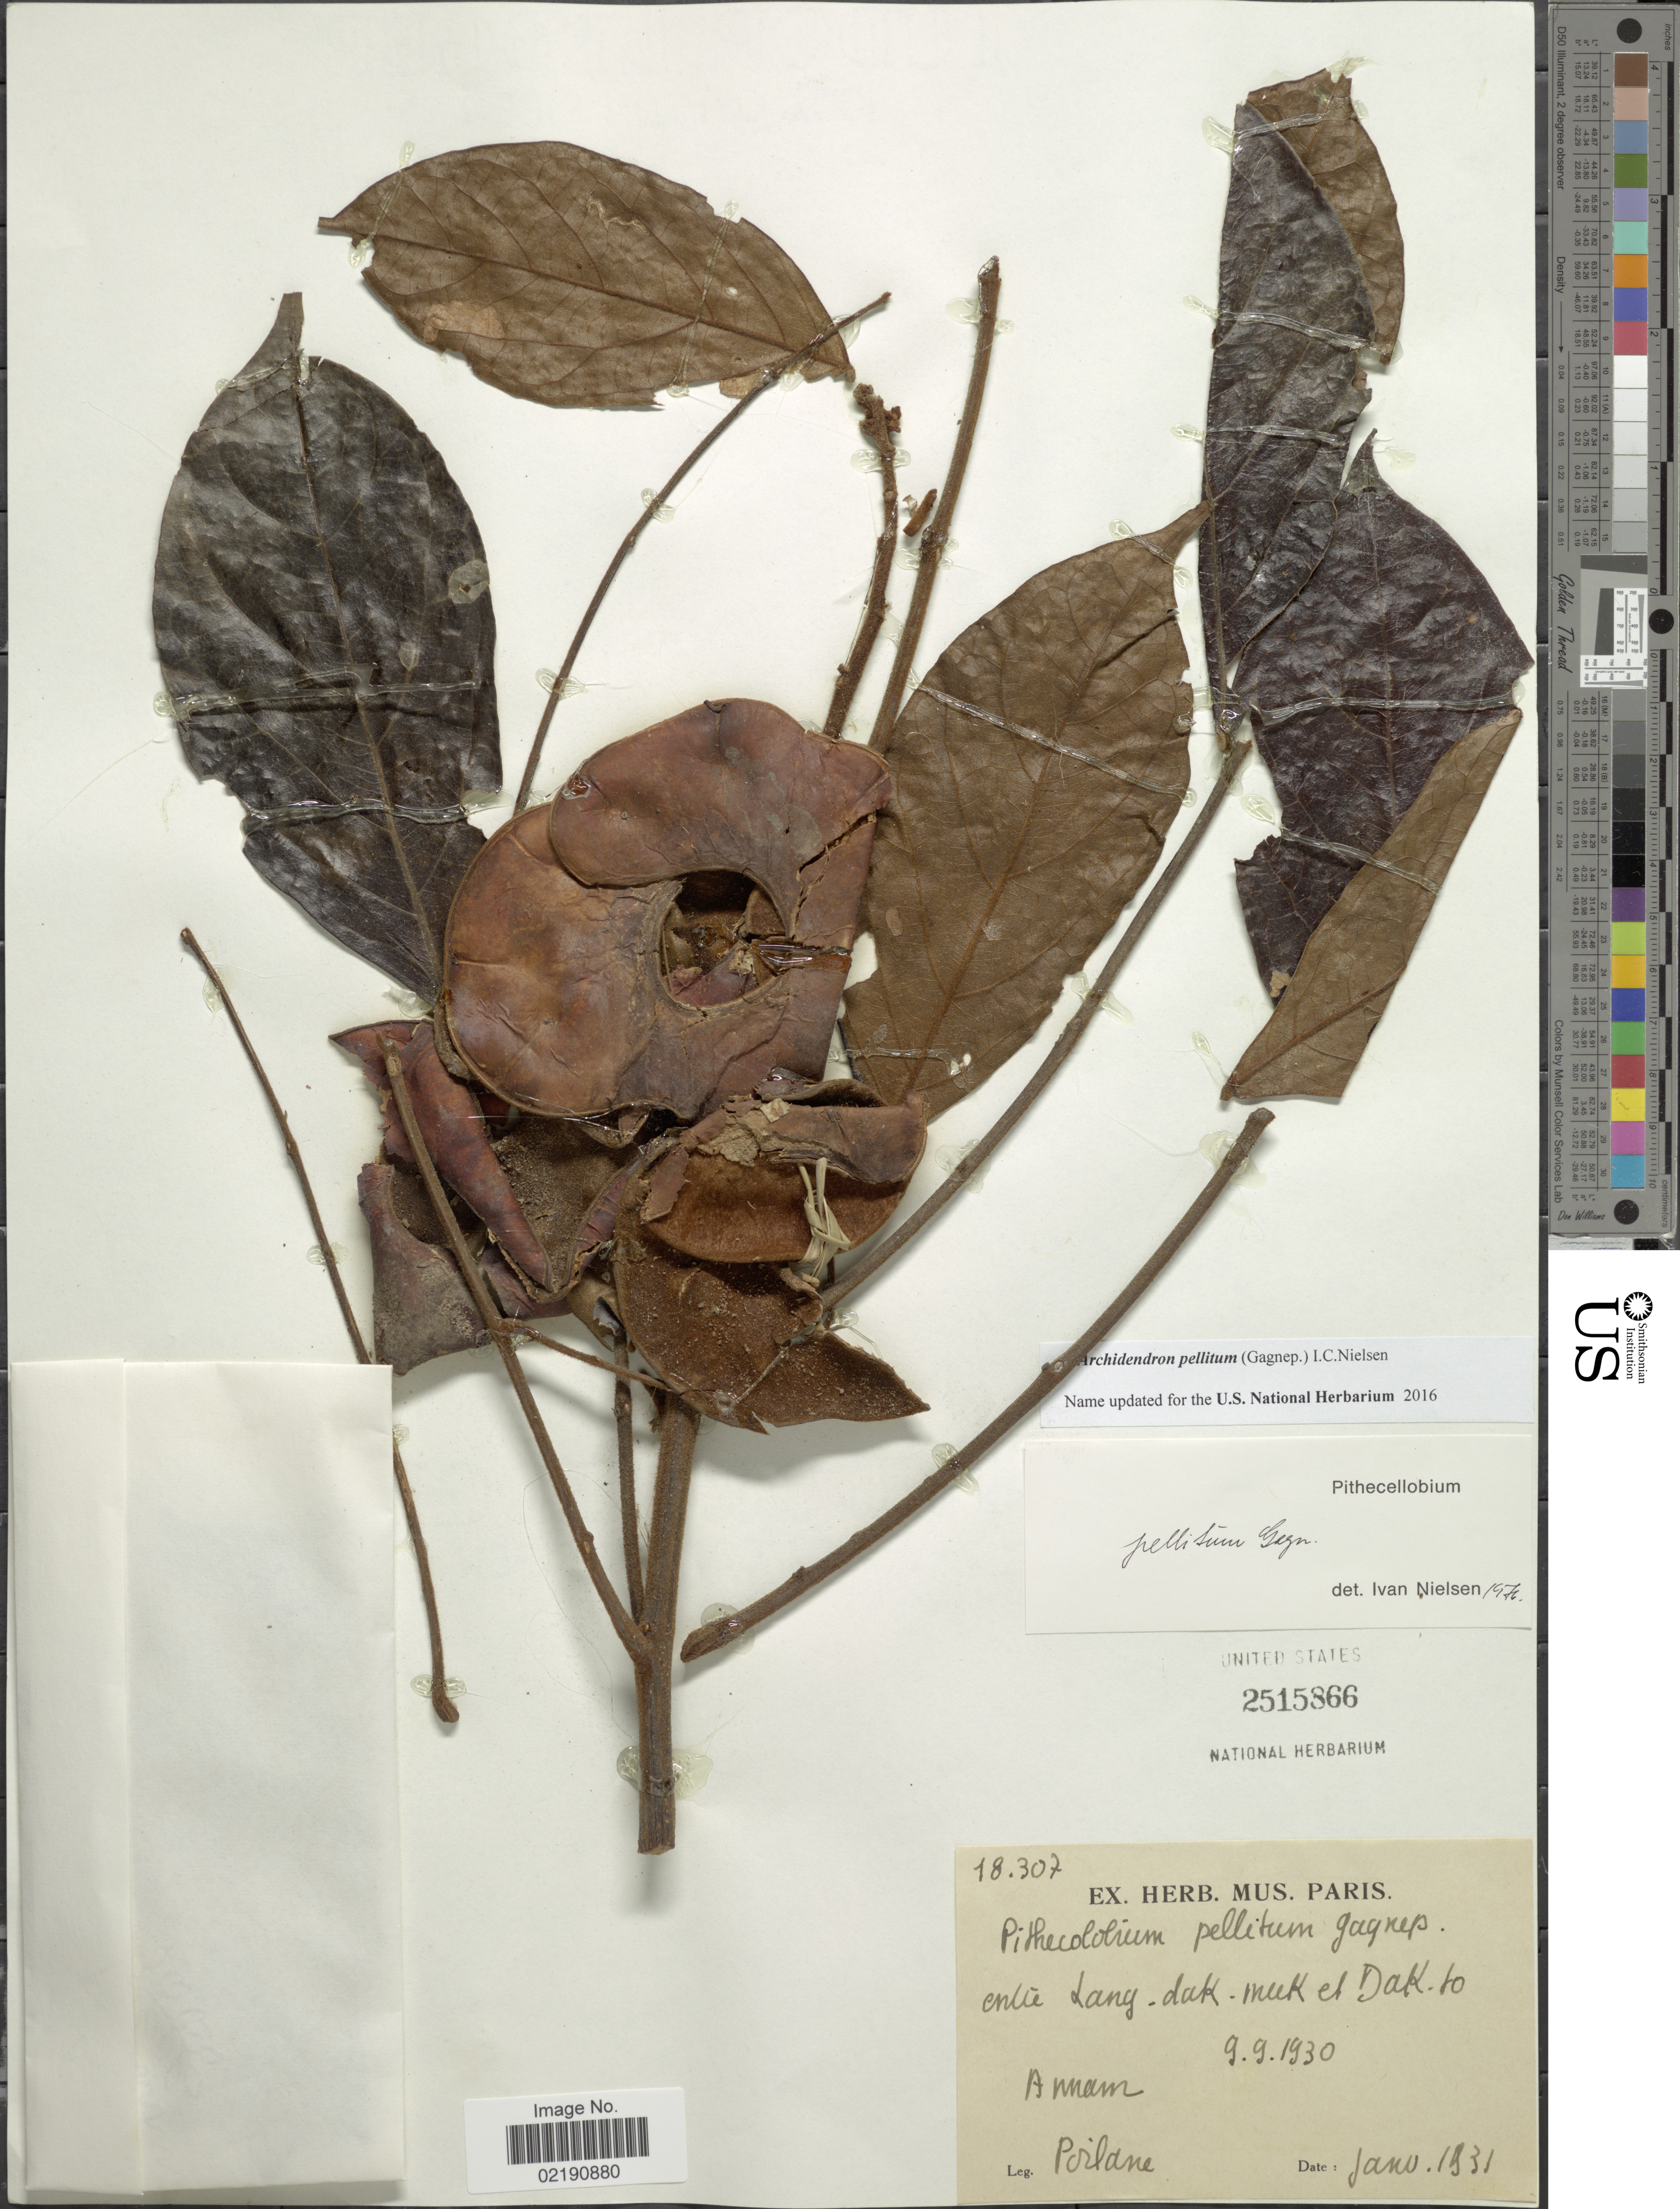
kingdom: Plantae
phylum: Tracheophyta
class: Magnoliopsida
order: Fabales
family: Fabaceae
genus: Archidendron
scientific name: Archidendron pellitum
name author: (Gagnep.) I.C. Nielsen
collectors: -. Poilane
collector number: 18307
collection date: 1931-01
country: Vietnam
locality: Entre Lang-dak,meek et Dakto. Annam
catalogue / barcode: US 2515866